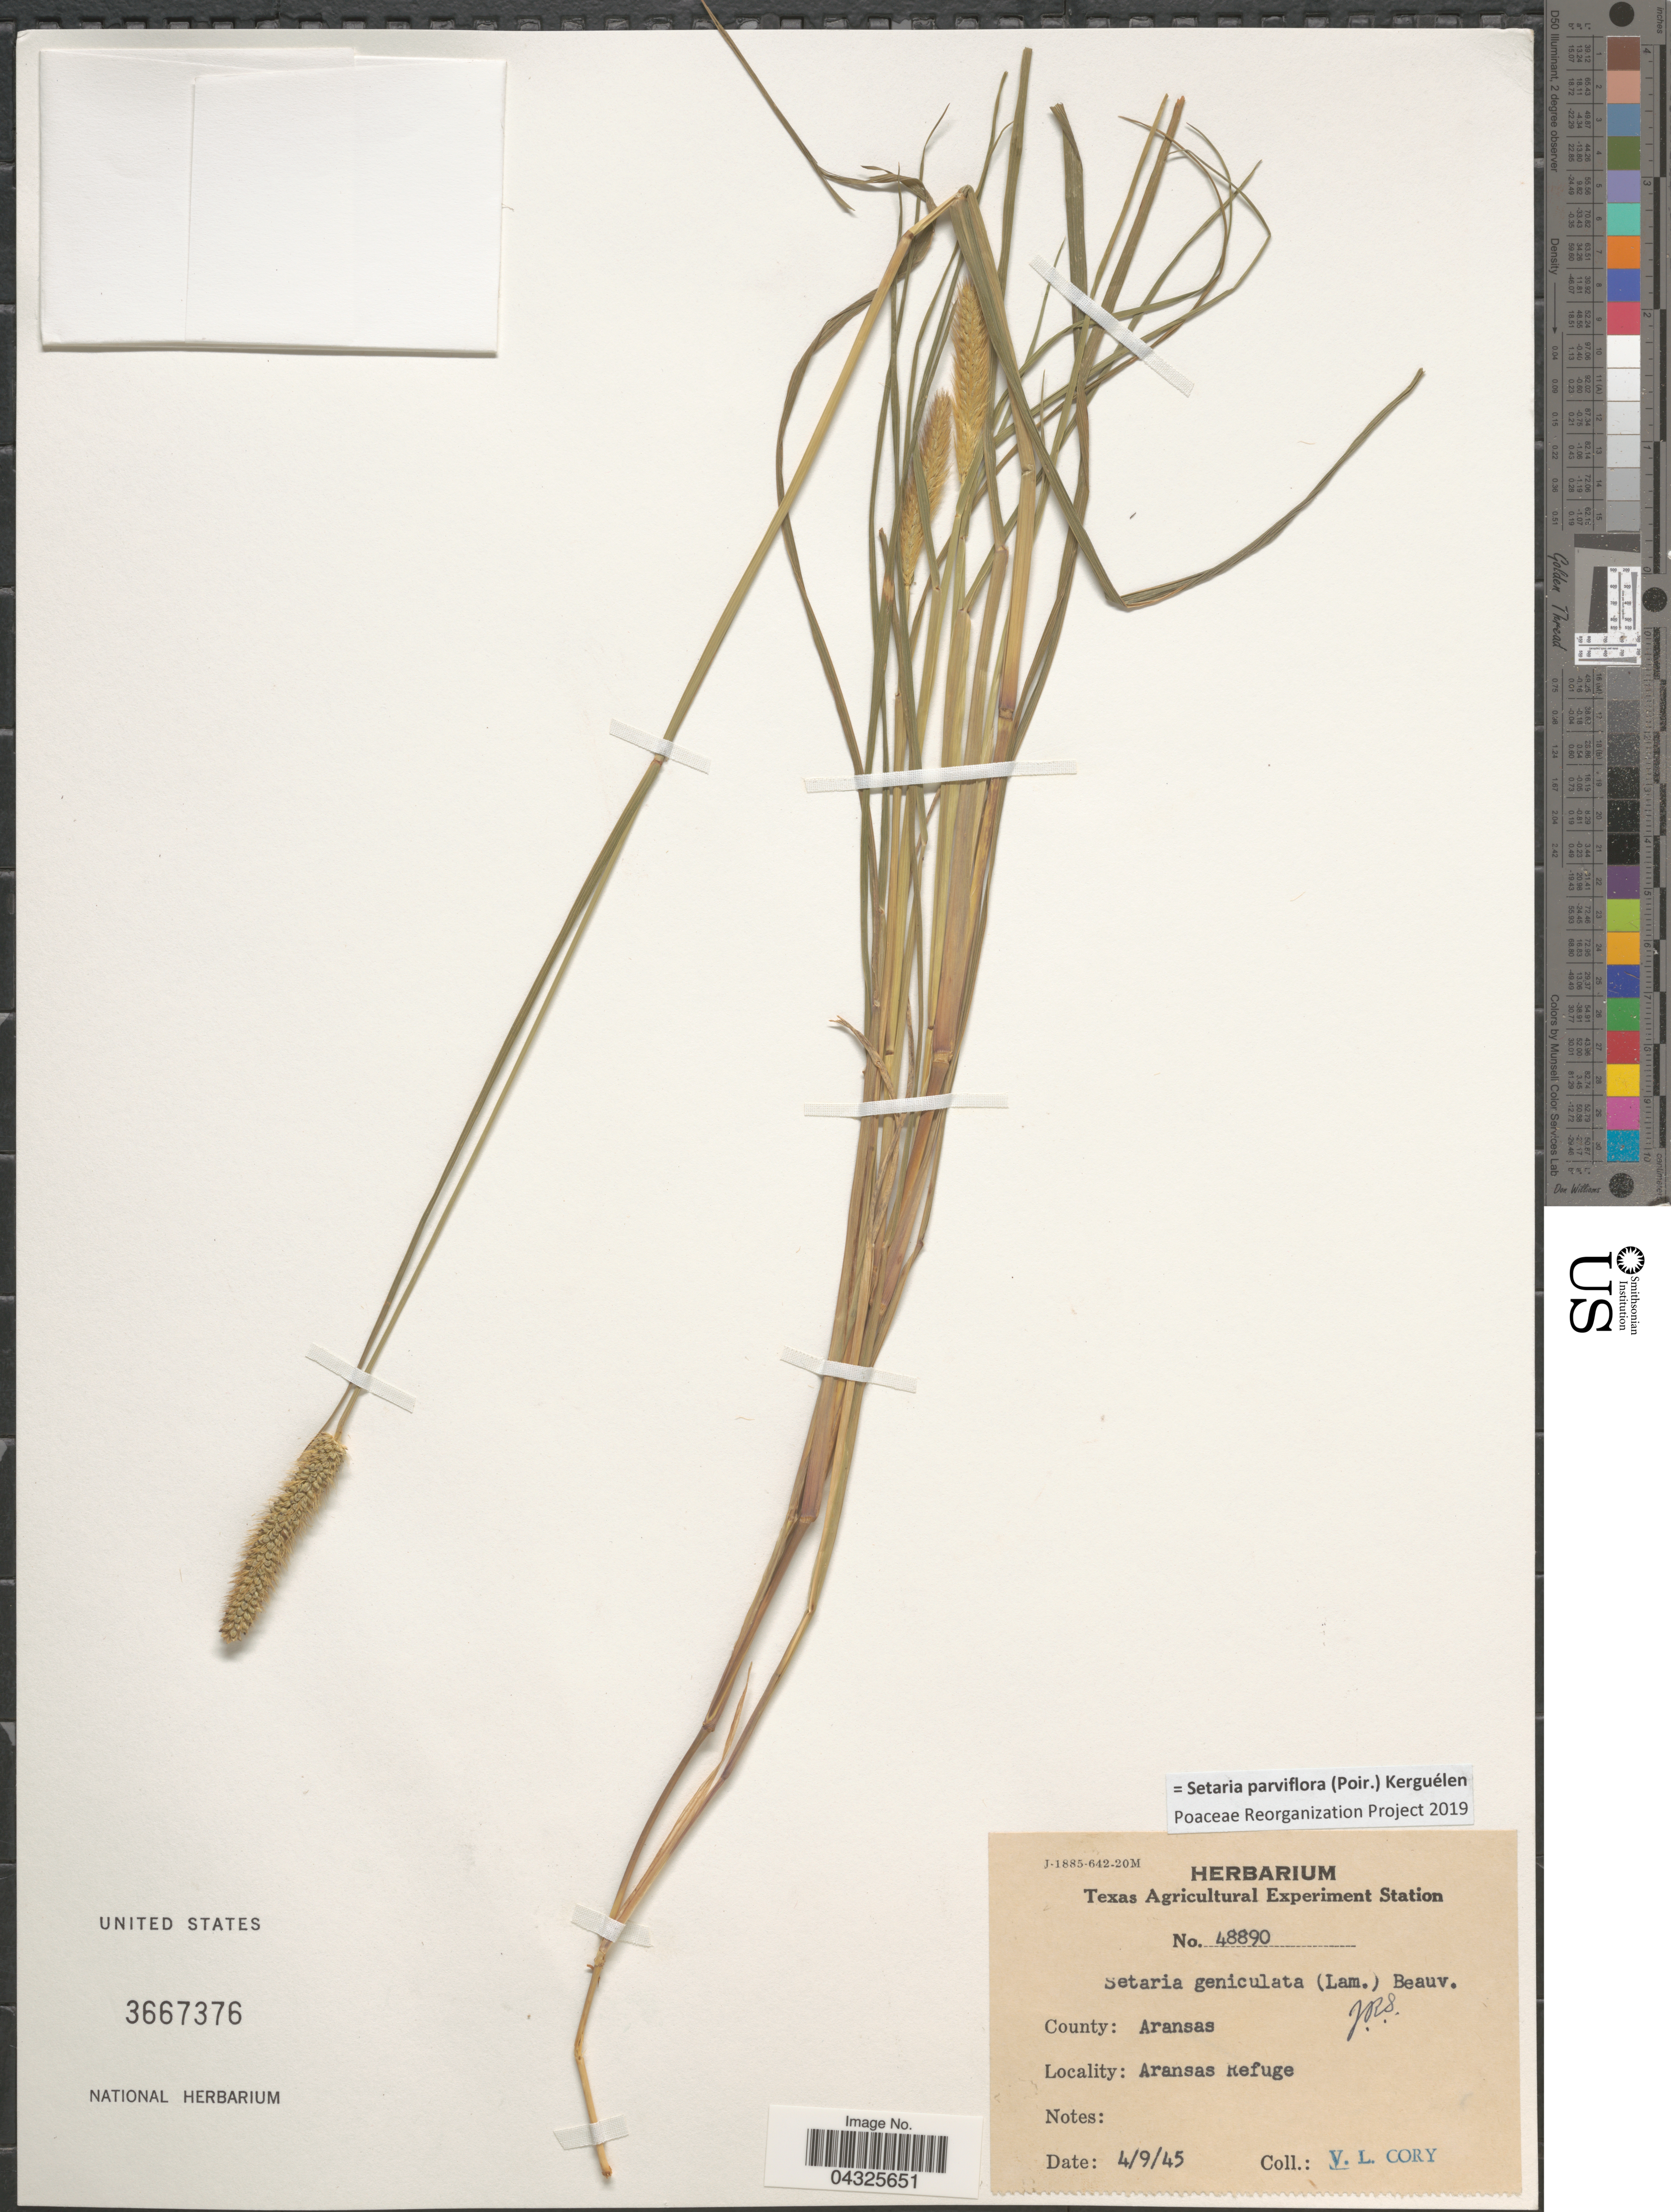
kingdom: Plantae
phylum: Tracheophyta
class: Liliopsida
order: Poales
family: Poaceae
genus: Setaria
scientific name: Setaria parviflora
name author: (Poir.) Kerguélen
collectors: V. Cory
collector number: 48890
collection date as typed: Transcribed d/m/y: 9/4/45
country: United States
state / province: Texas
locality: County: Aransas. Aransas Refuge.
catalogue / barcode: US 3667376